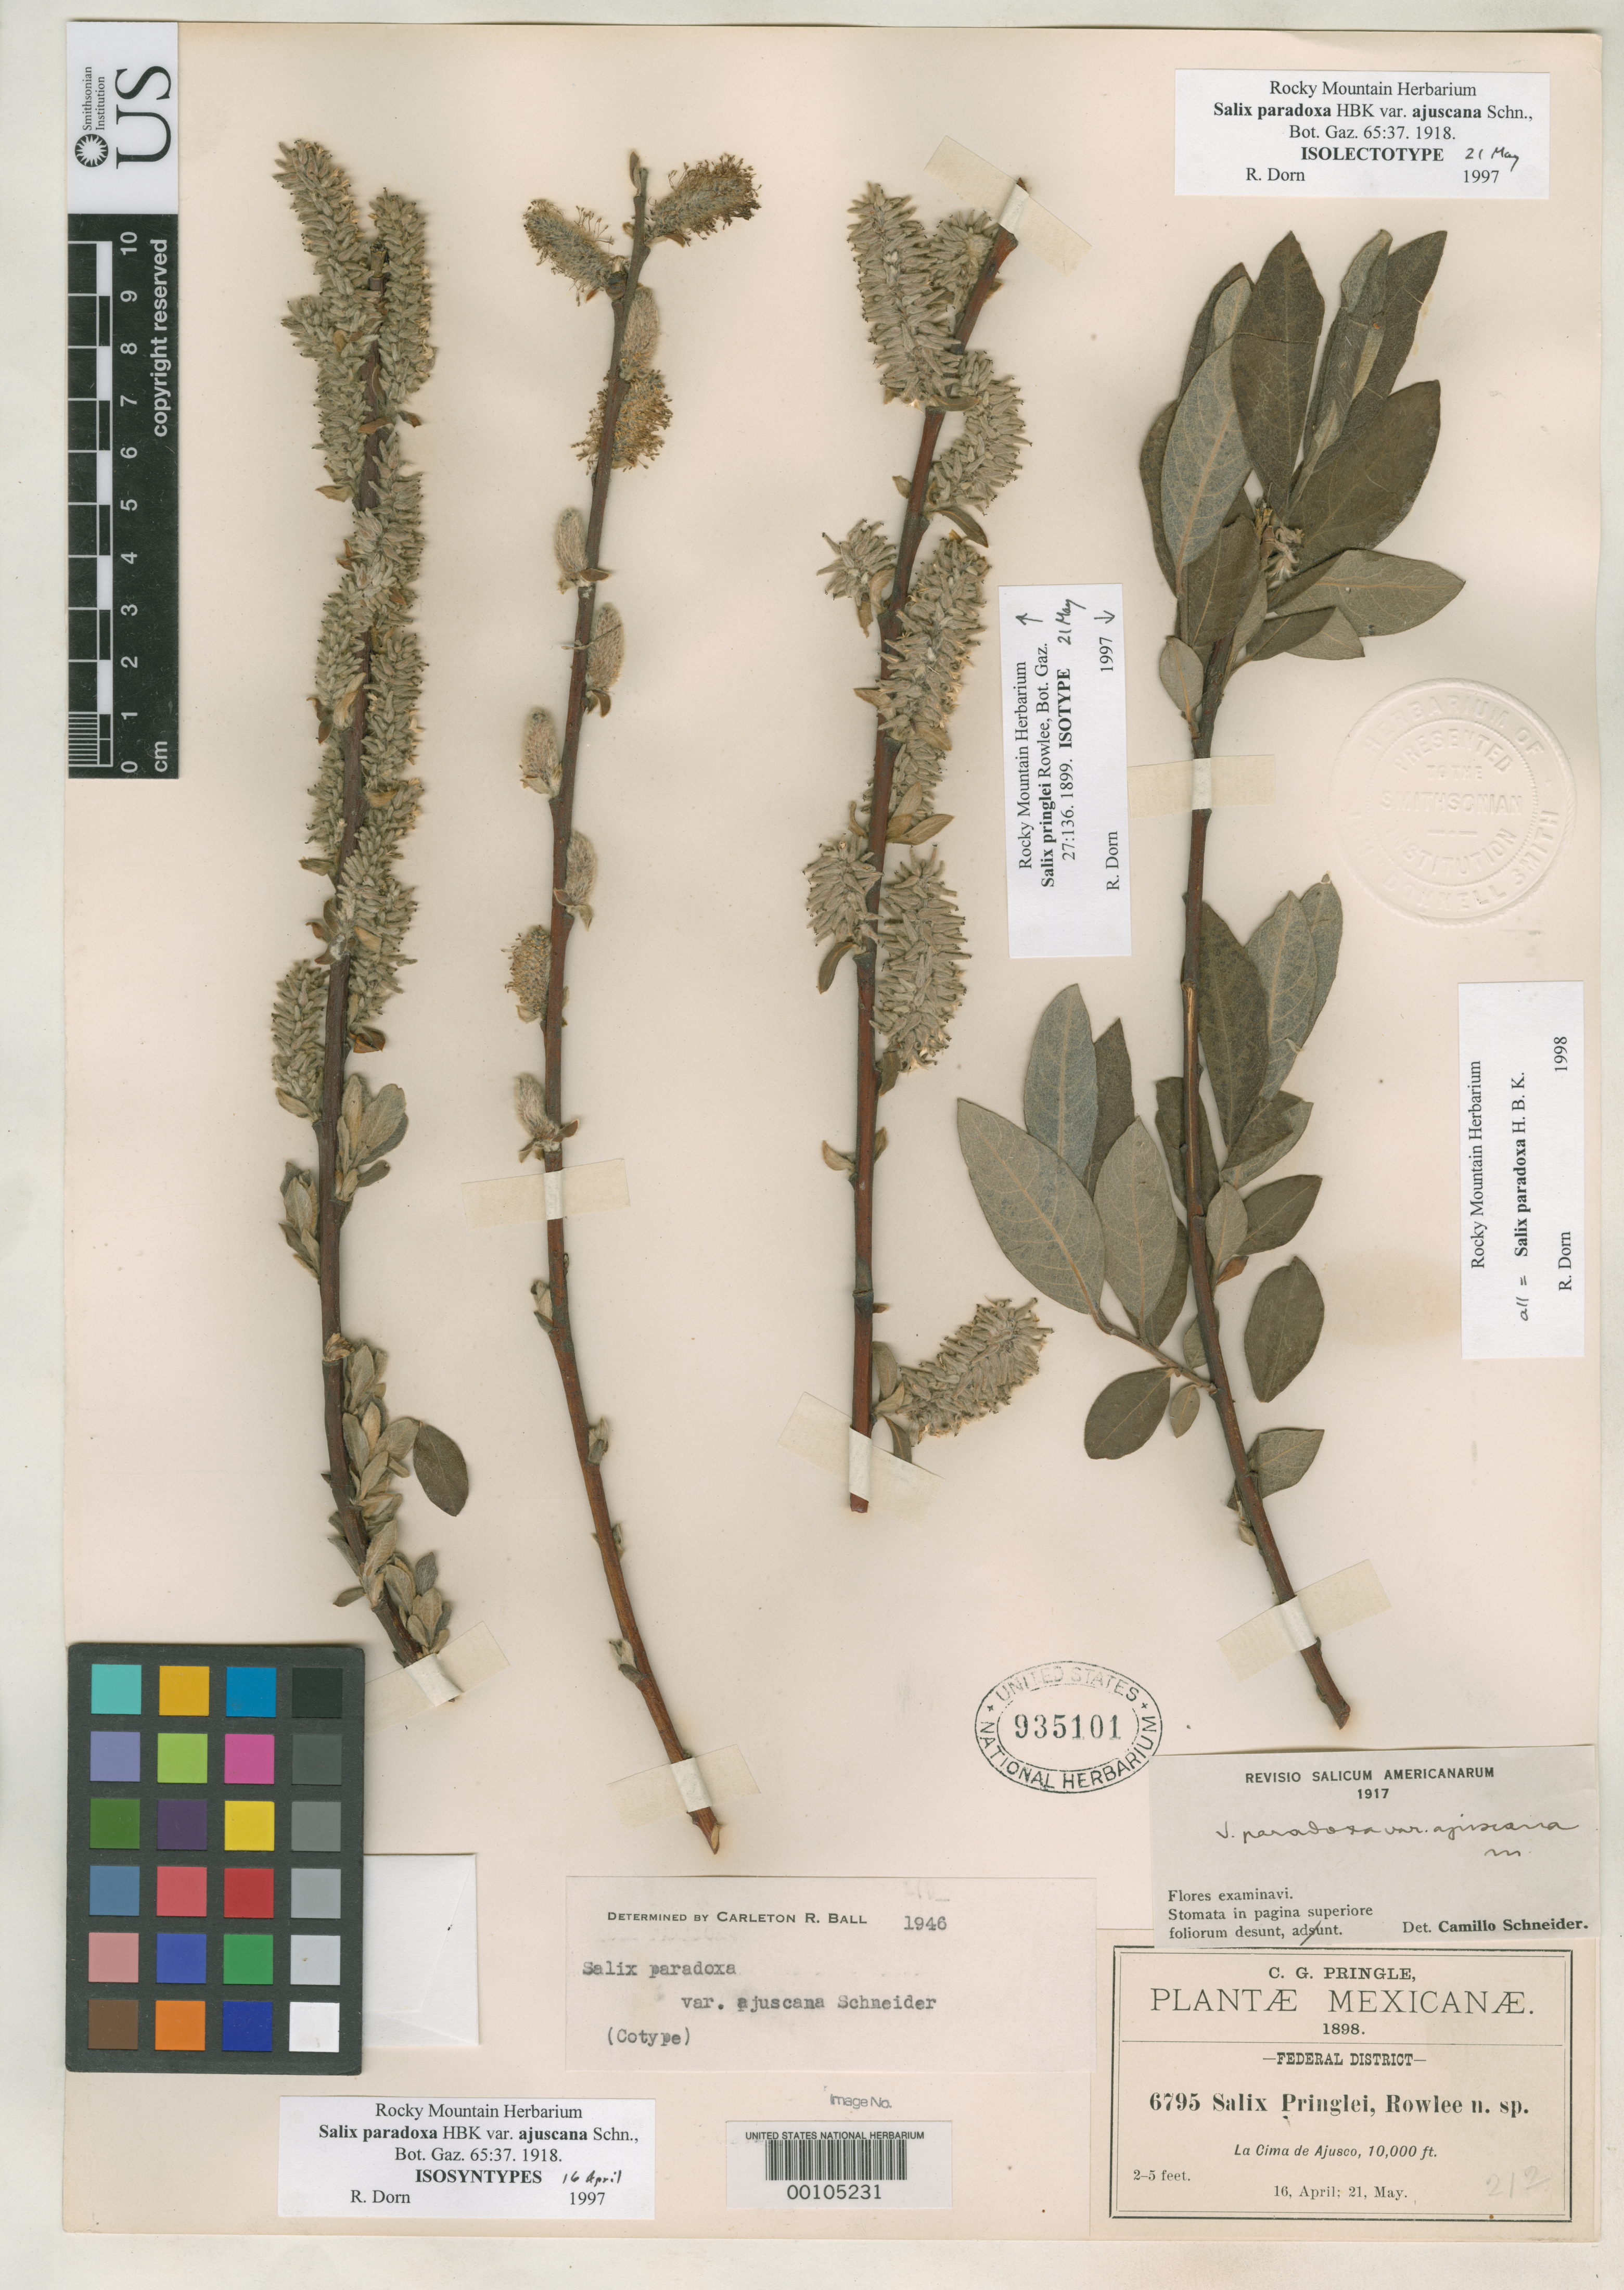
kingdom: Plantae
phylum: Tracheophyta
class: Magnoliopsida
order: Malpighiales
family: Salicaceae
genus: Salix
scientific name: Salix pringlei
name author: Rowlee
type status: Type Collection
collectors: C. G. Pringle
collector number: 6795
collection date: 1898-04-16,1898-05-21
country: Mexico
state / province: Distrito Federal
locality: La Cima de Ajusco.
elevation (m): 3048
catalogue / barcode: US 935101